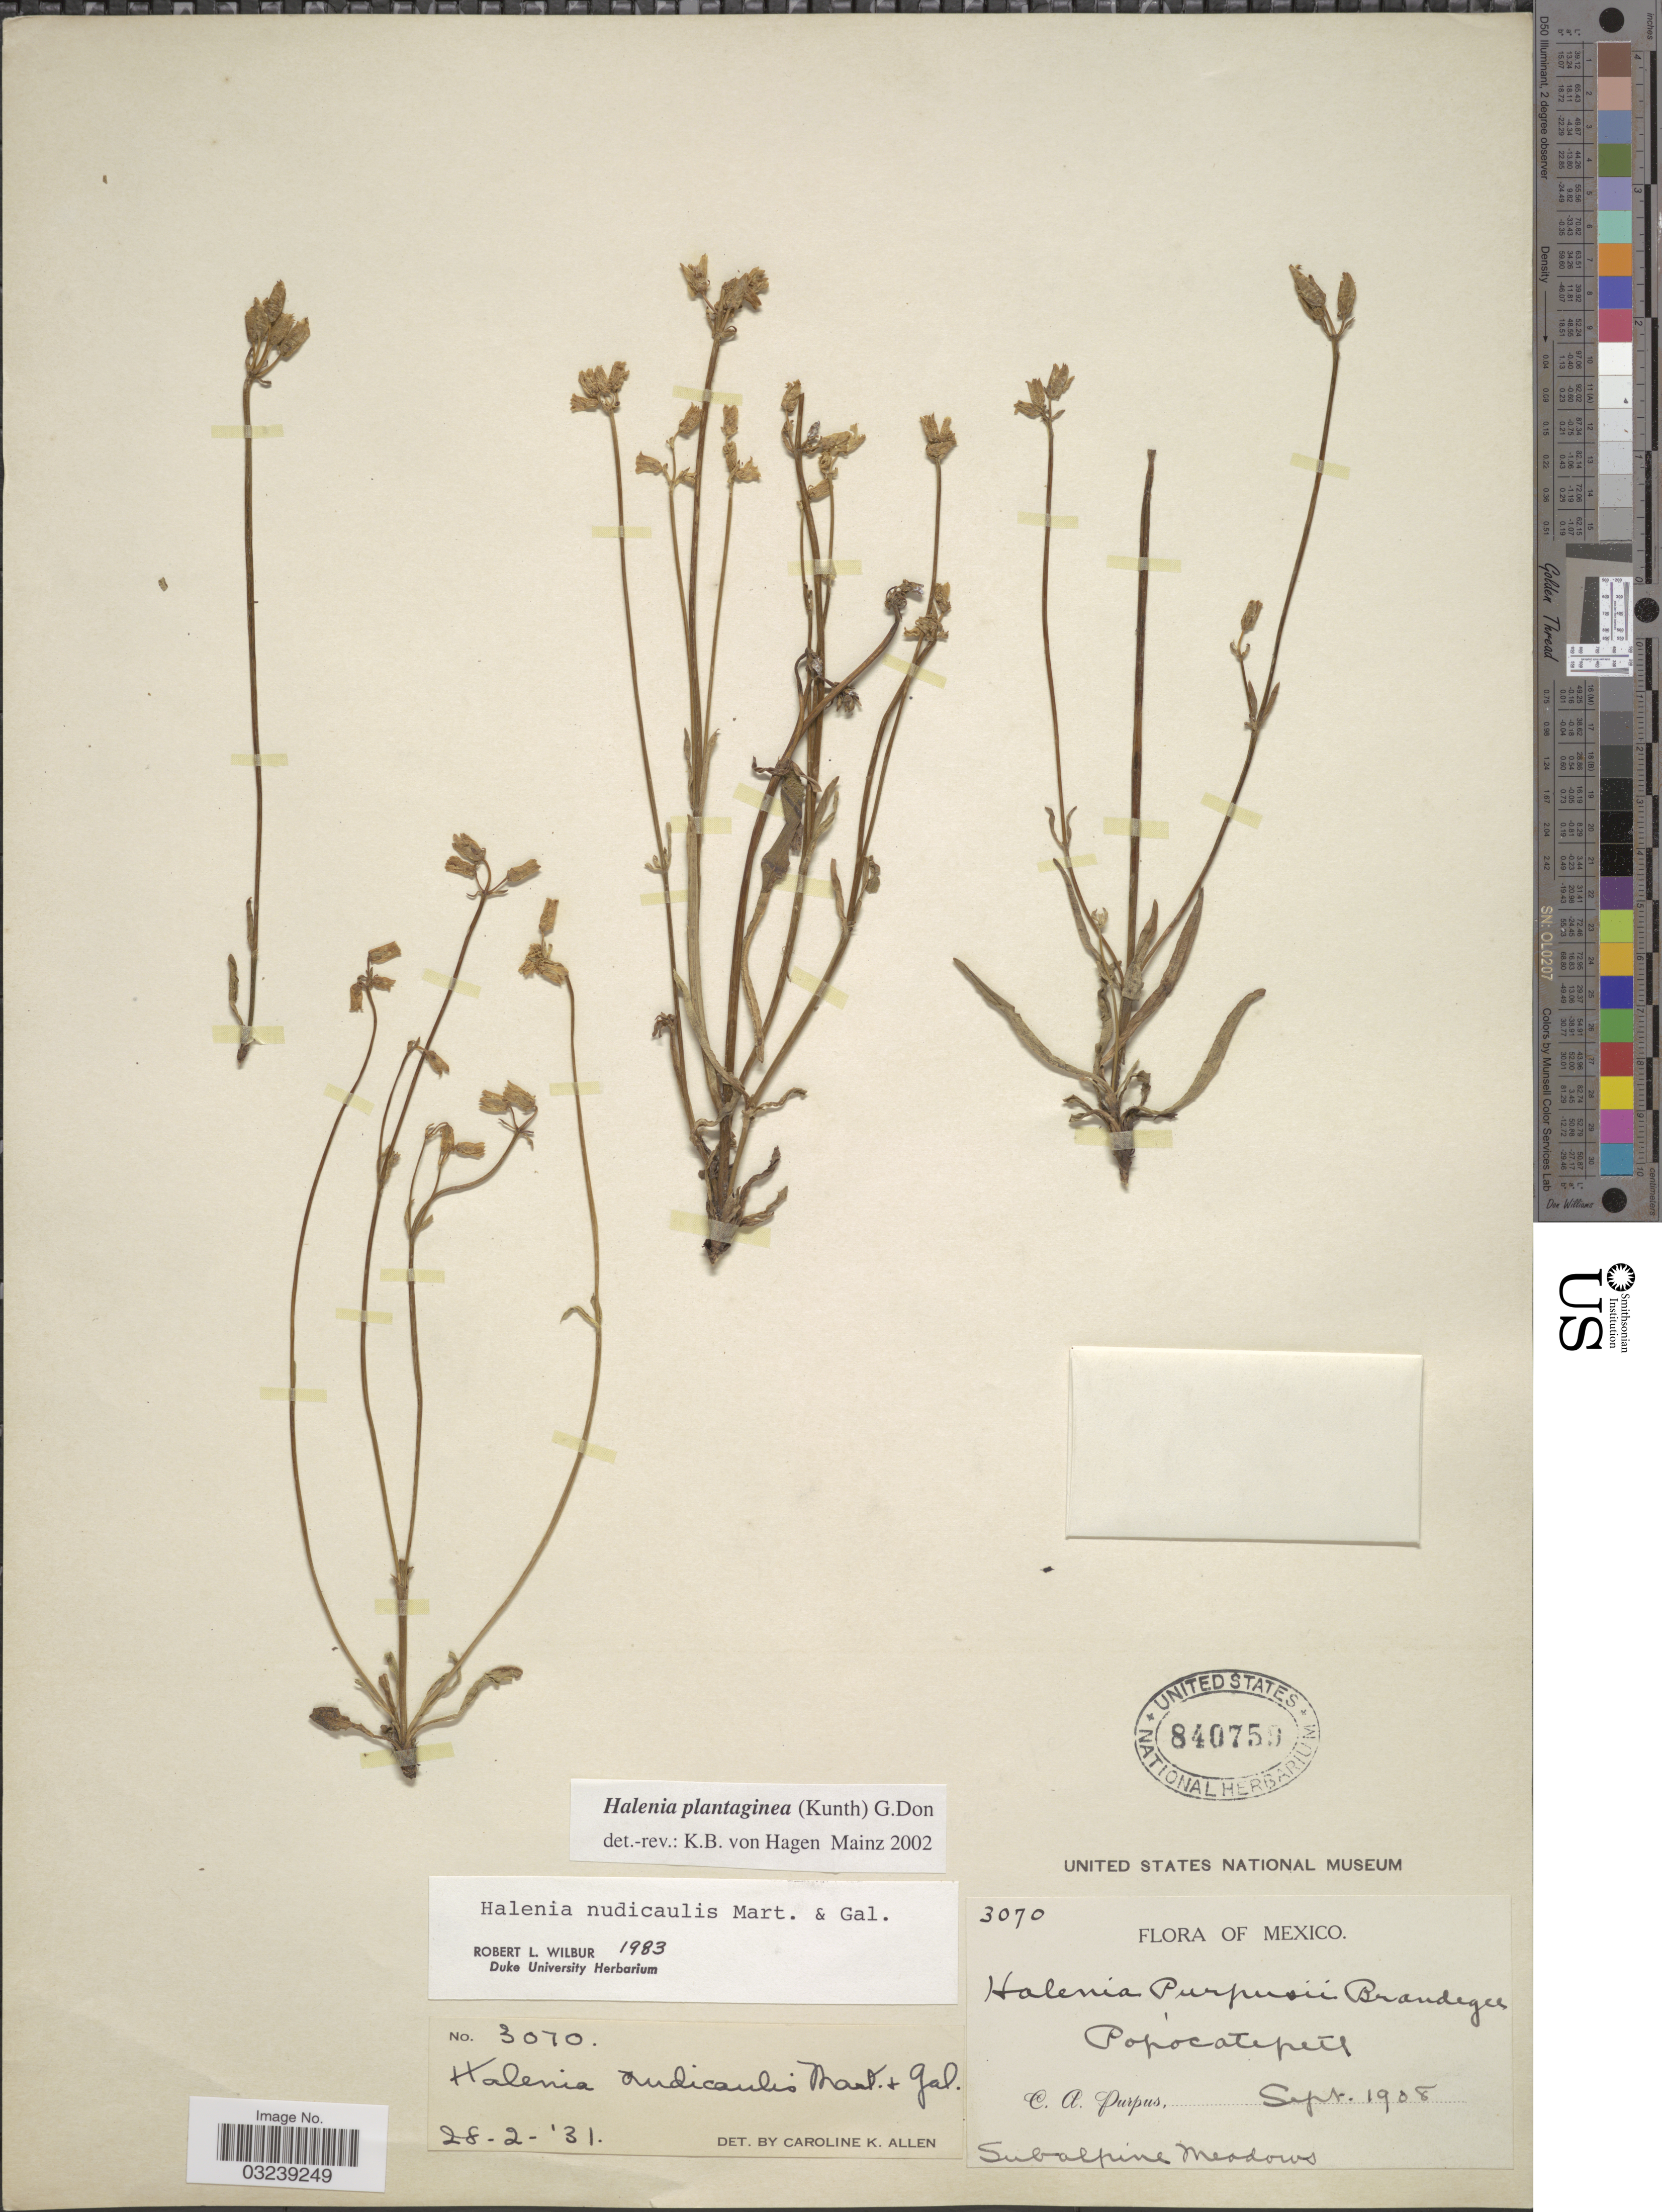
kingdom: Plantae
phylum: Tracheophyta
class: Magnoliopsida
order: Gentianales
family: Gentianaceae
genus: Halenia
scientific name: Halenia plantaginea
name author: (Kunth) G. Don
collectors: C. A. Purpus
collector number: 3070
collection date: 1908-09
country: Mexico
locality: Popocatepetl.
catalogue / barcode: US 840759